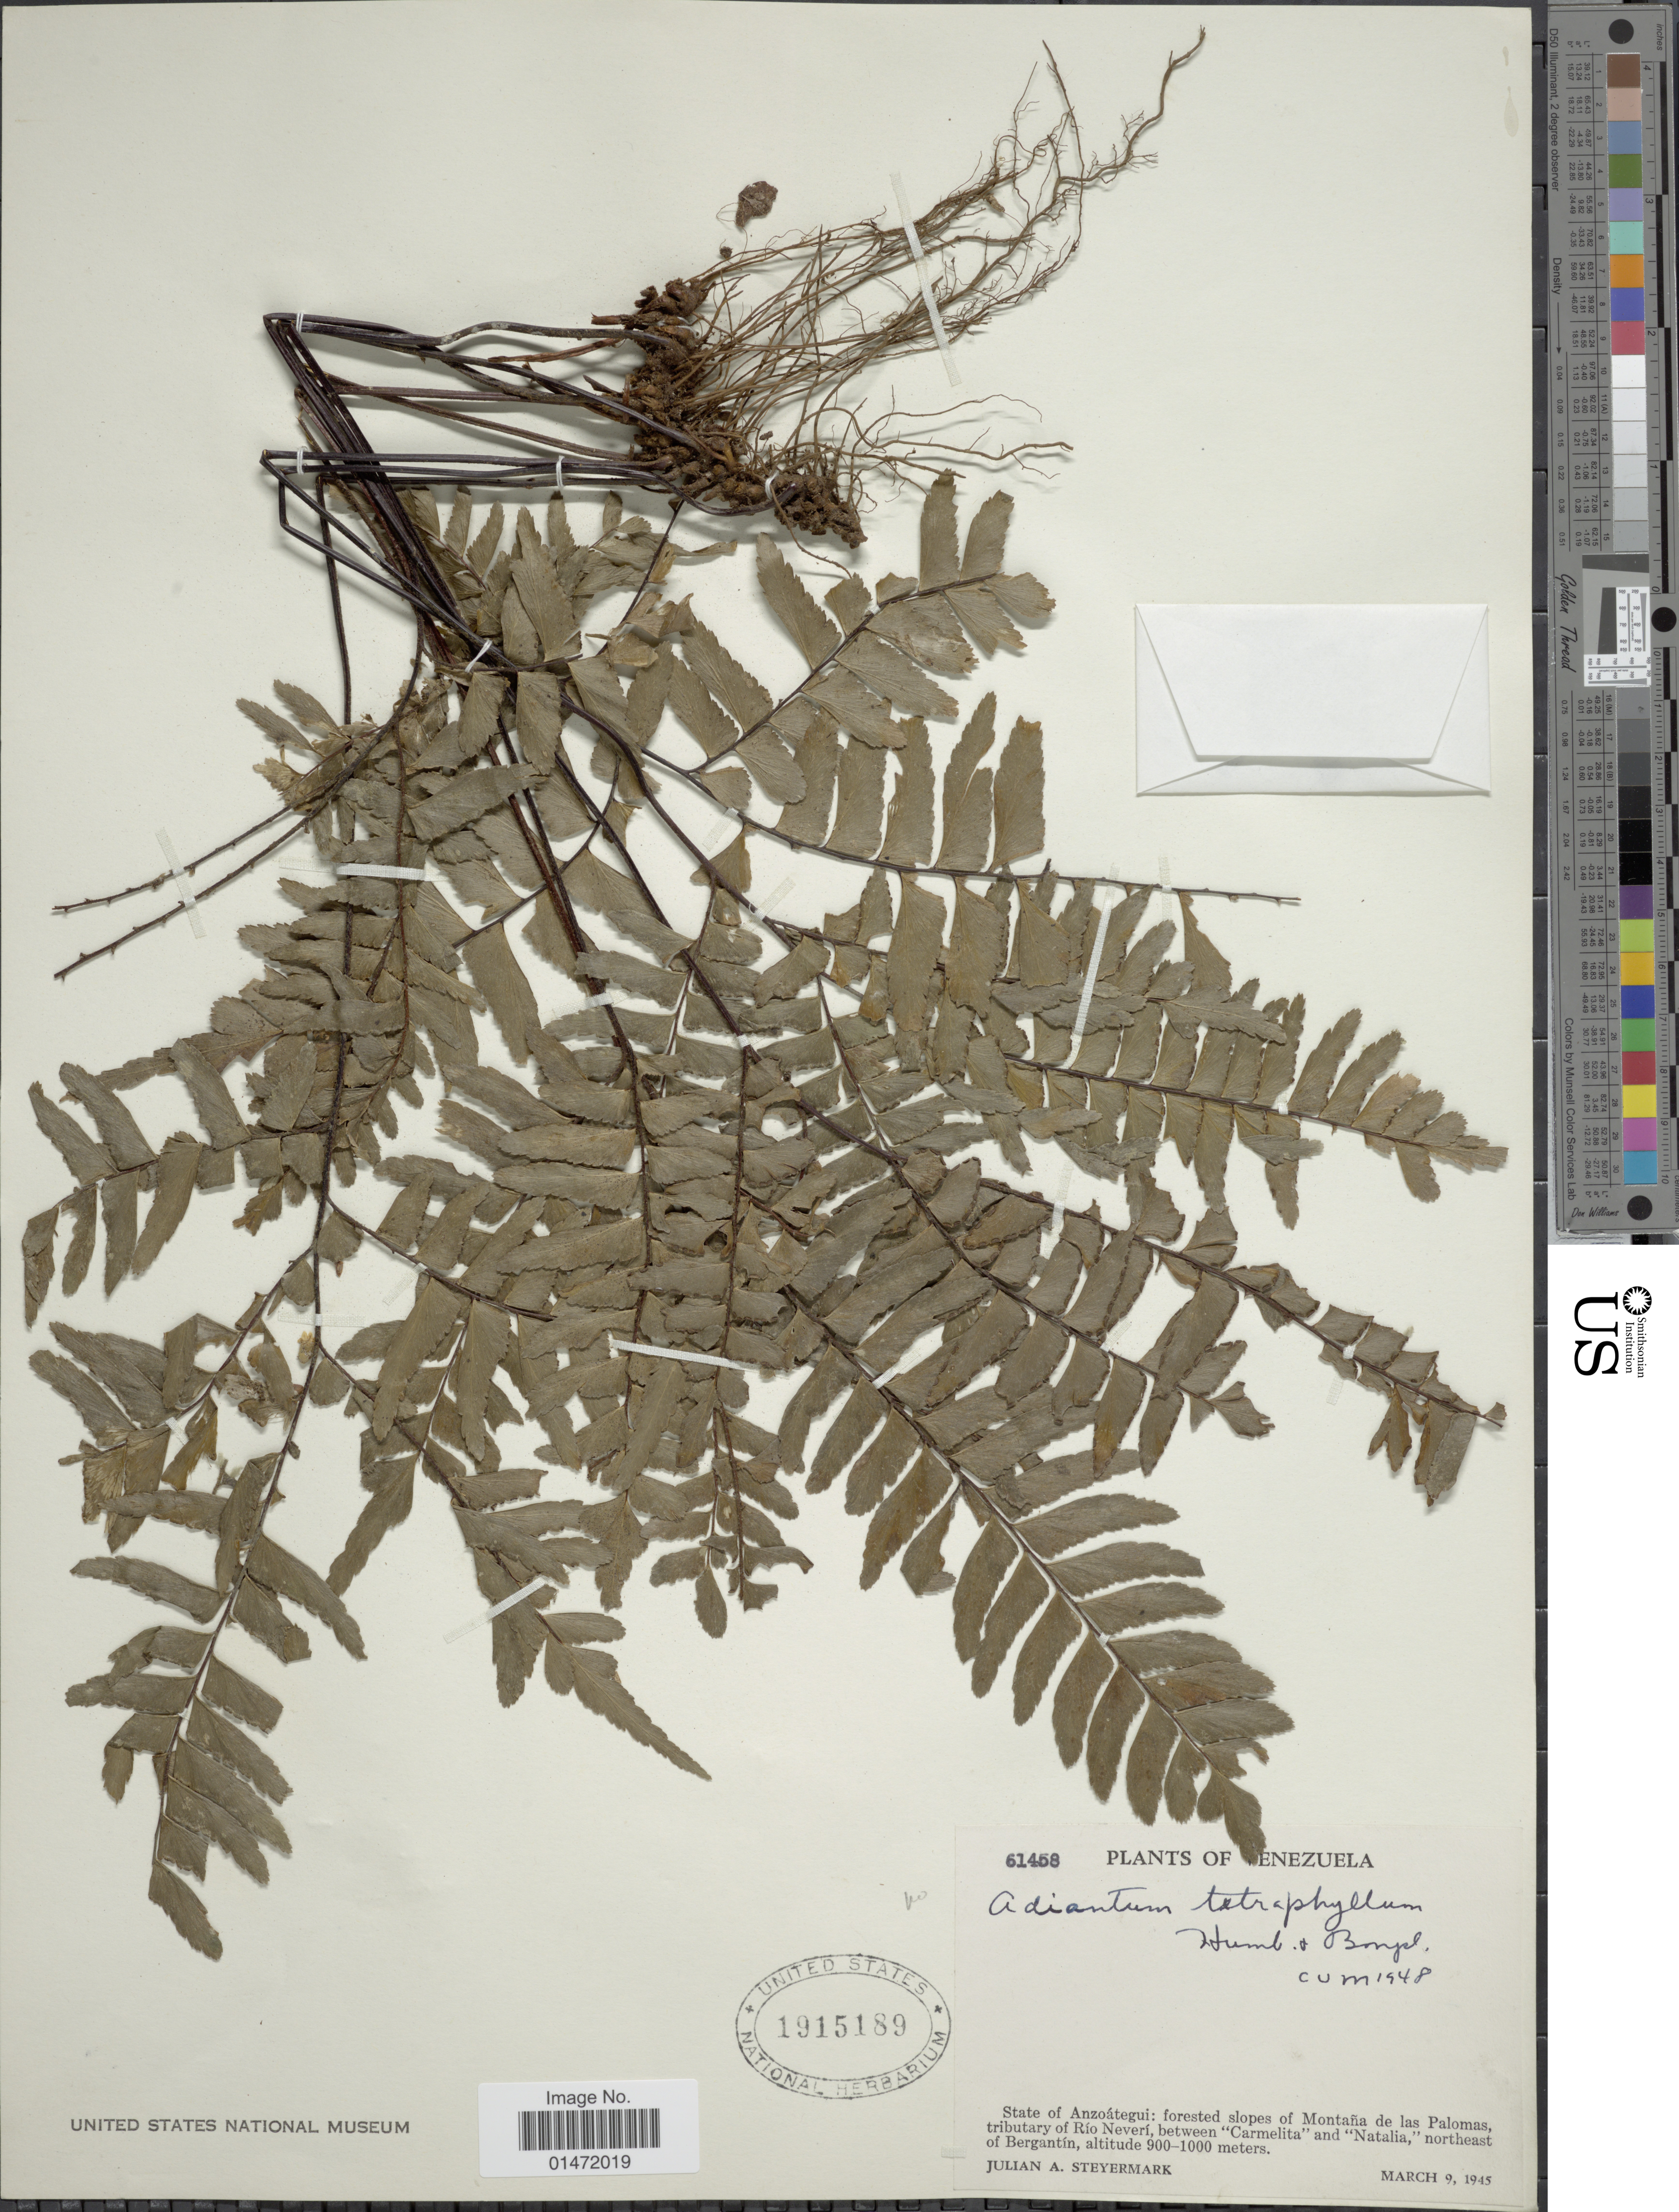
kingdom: Plantae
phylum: Tracheophyta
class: Polypodiopsida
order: Polypodiales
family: Pteridaceae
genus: Adiantum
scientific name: Adiantum sp.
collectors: J. Steyermark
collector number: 61458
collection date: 1945-03-09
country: Venezuela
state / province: Anzoategui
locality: Forested slopes of Montaña de las Palomas, tributary of Río Neverí, between "Carmelita" and "Natalia", northeast of Bergantín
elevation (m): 900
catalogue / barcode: US 1915189